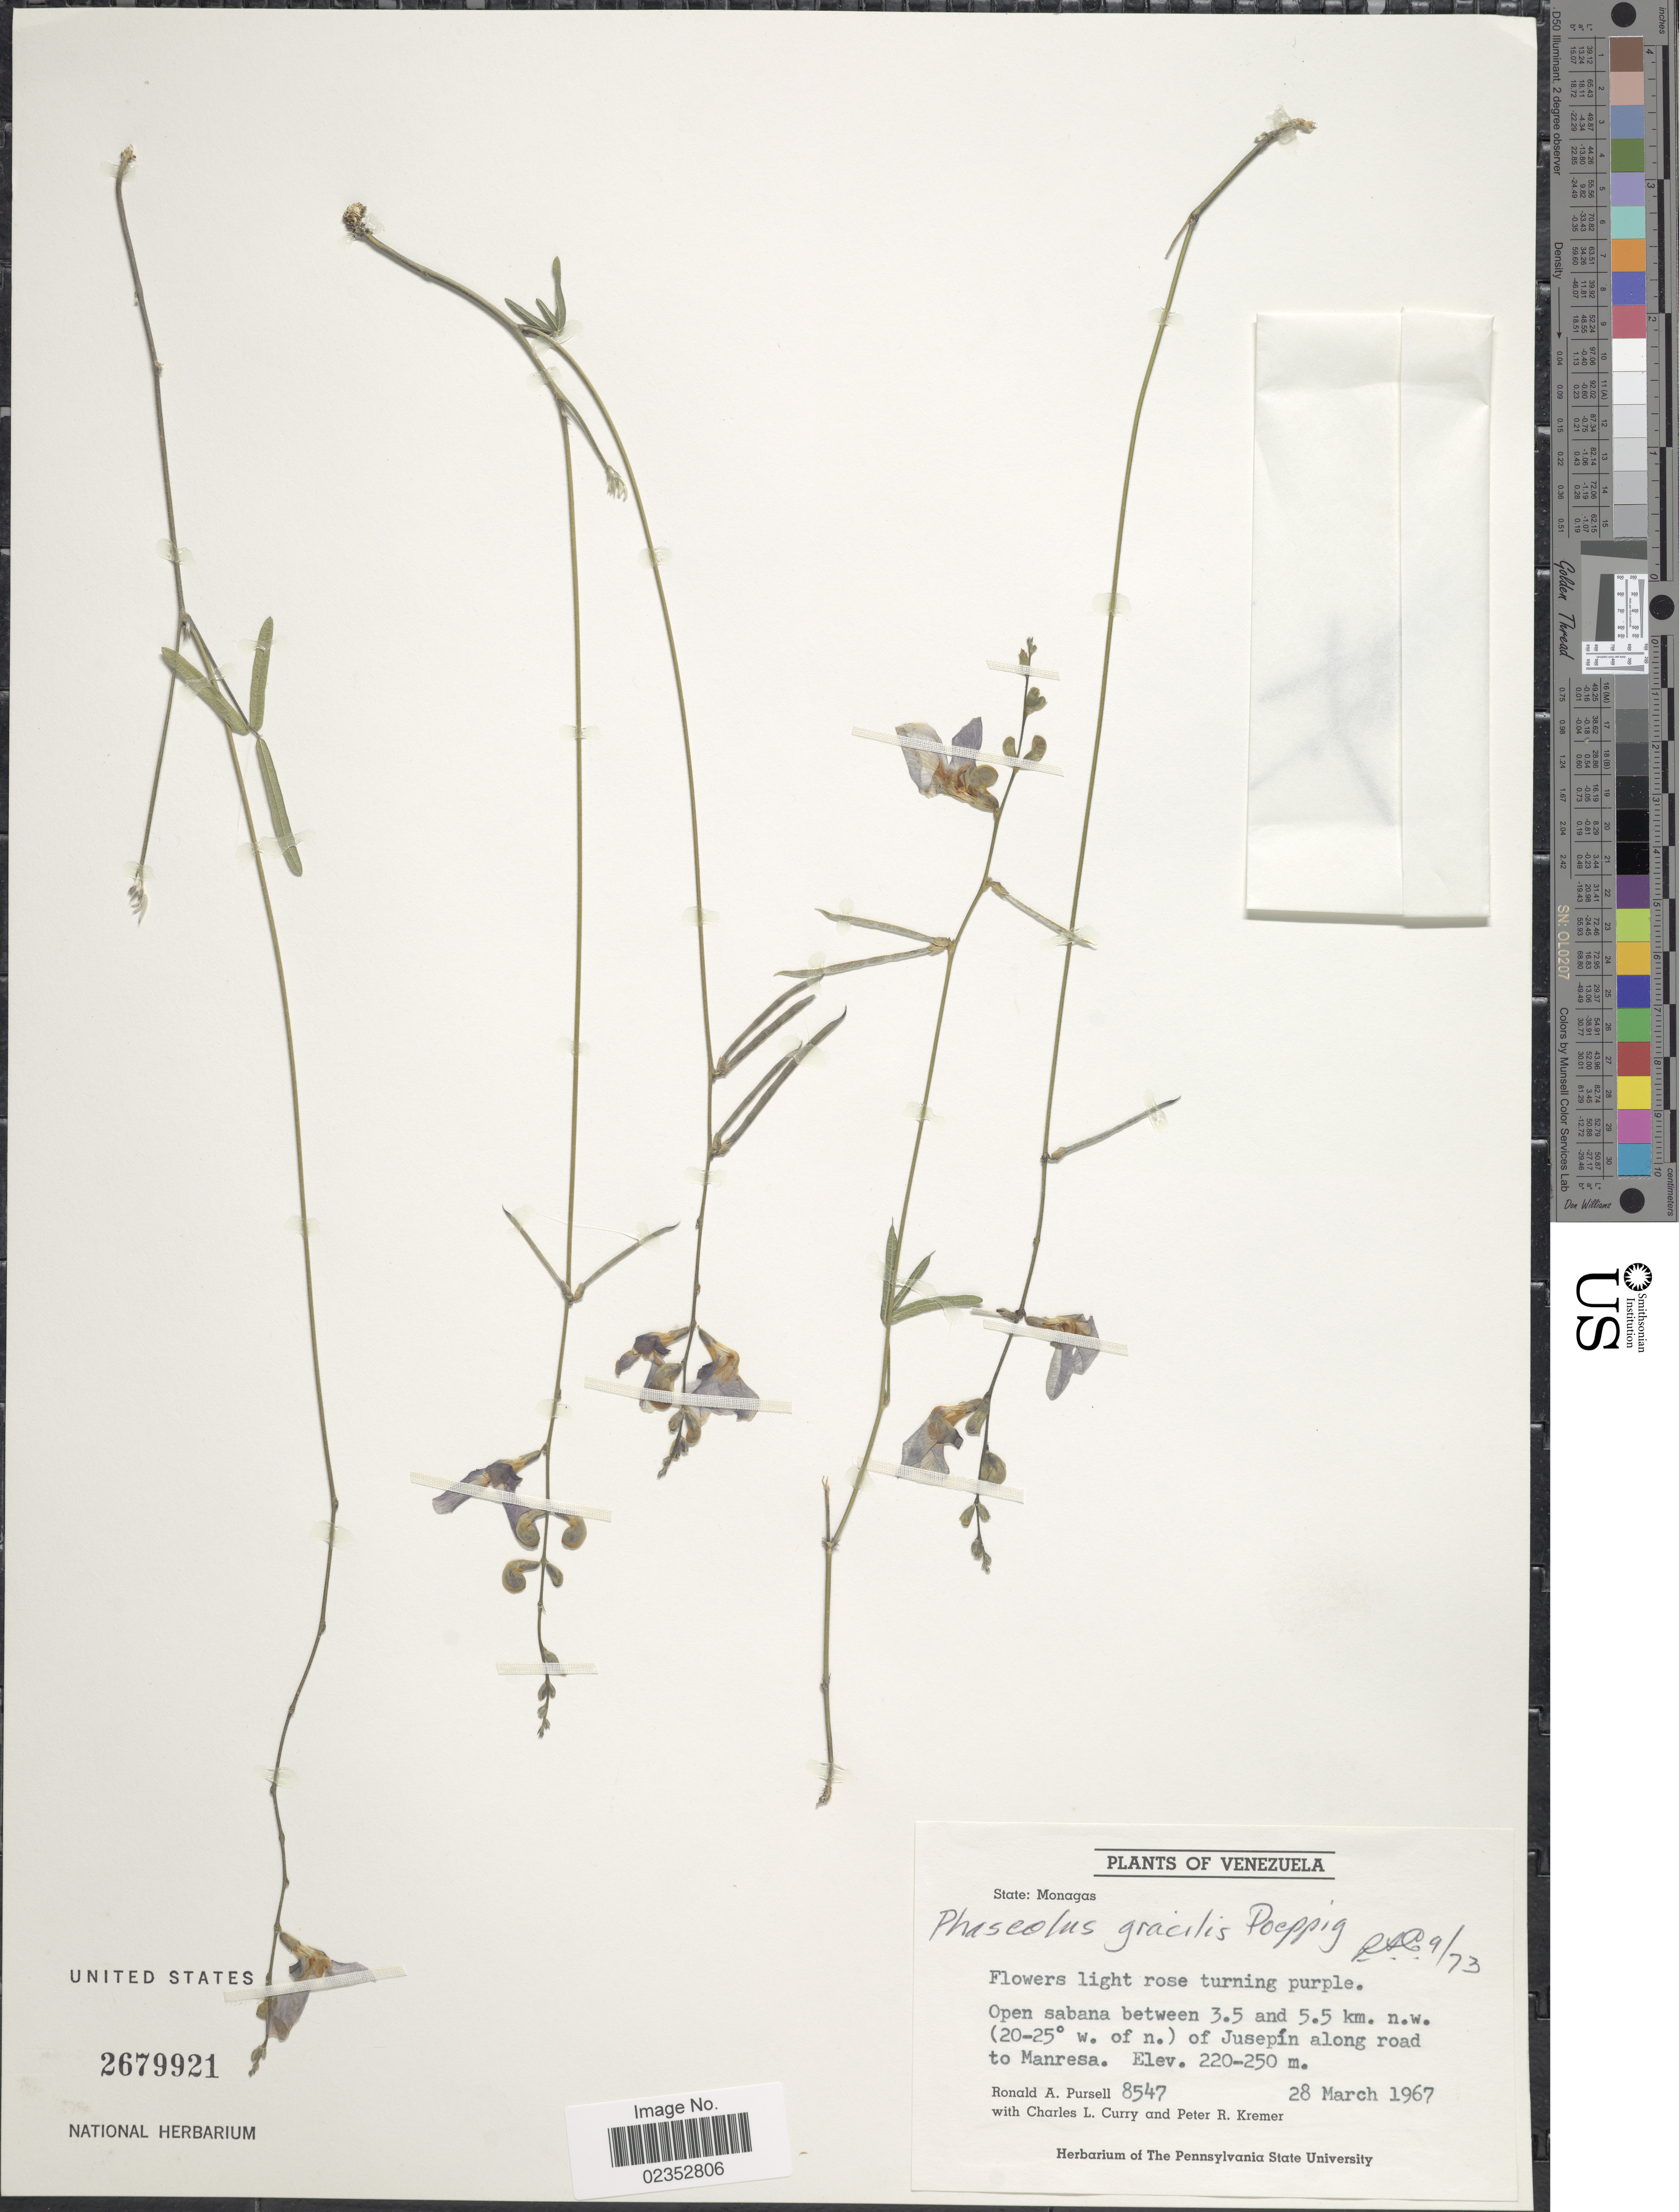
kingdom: Plantae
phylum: Tracheophyta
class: Magnoliopsida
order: Fabales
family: Fabaceae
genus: Macroptilium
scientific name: Macroptilium gracile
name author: (Poepp. ex Benth.) Urb.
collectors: R. A. Pursell, C. L. Curry & P. Kremer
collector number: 8547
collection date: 1967-03-28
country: Venezuela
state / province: Monagas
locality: Open sabana between 3.5 and 5.5 km n.w. (20-25° w. of n.) of Jusepín along road to Manresa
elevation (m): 220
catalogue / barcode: US 2679921